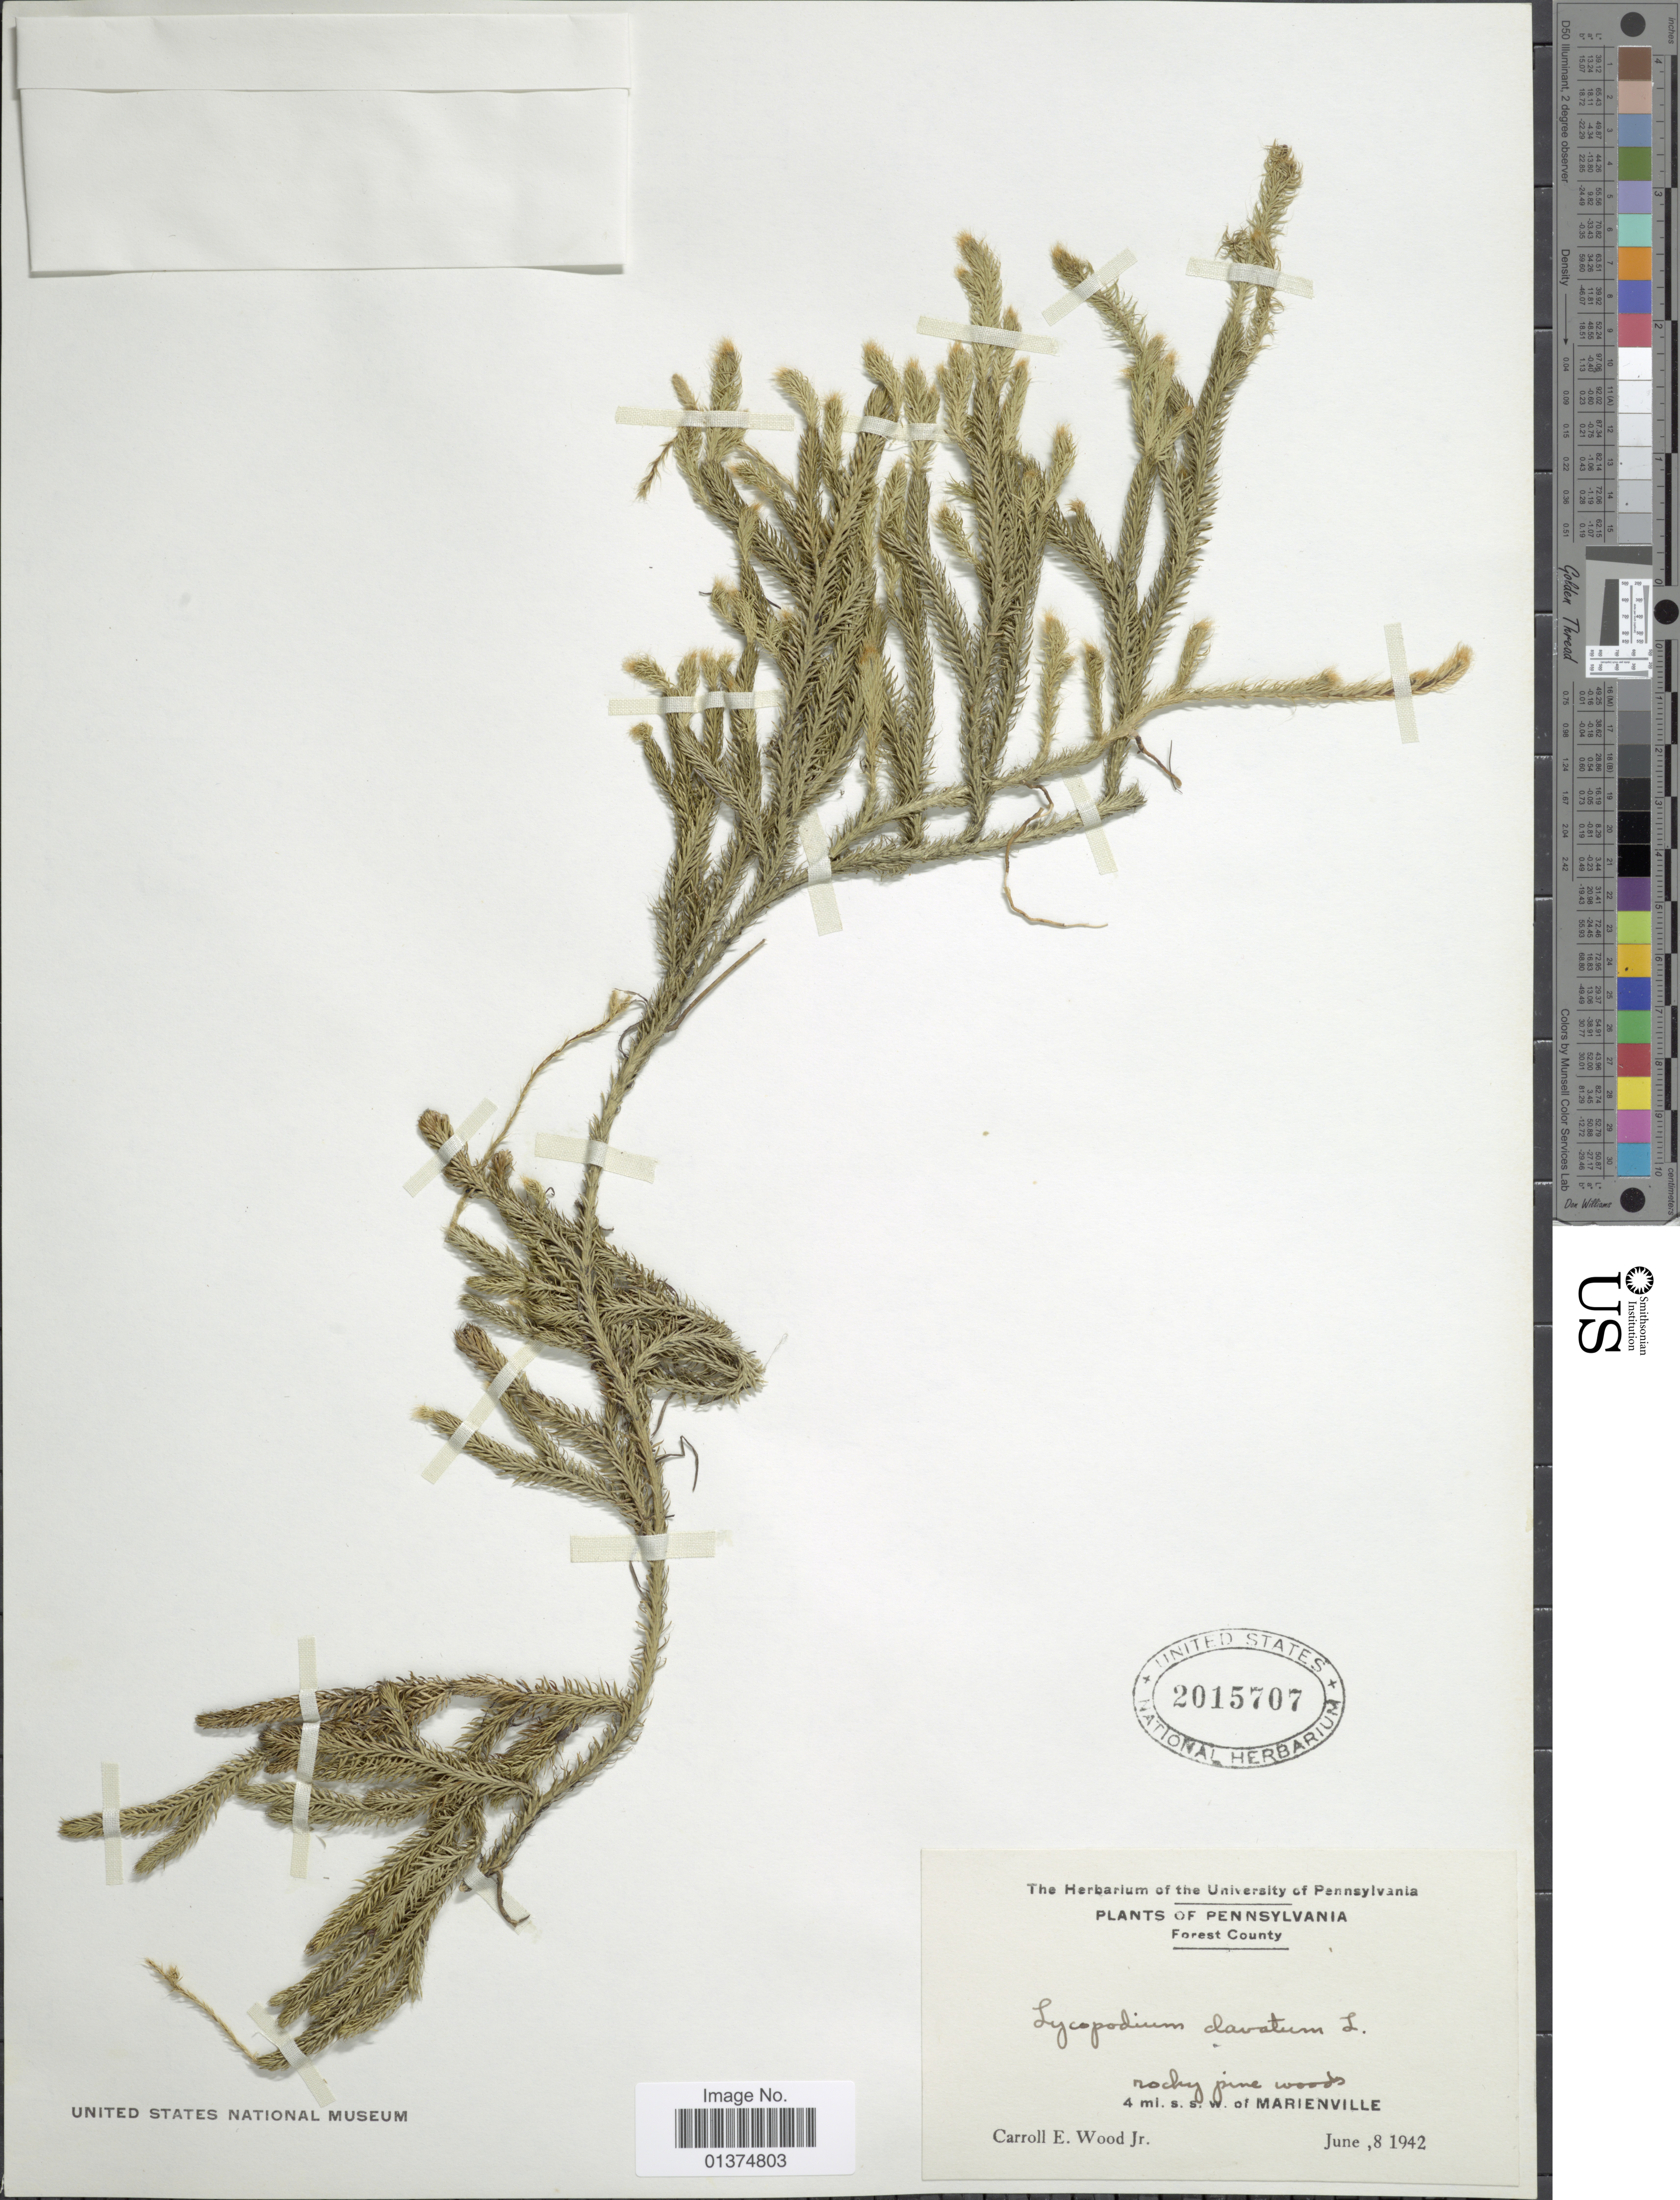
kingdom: Plantae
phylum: Tracheophyta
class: Lycopodiopsida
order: Lycopodiales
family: Lycopodiaceae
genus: Lycopodium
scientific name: Lycopodium clavatum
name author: L.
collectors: C. E. Wood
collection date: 1942-06-08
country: United States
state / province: Pennsylvania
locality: Forest County, Rocky pine woods, 4 mi s.s.w. of Marienville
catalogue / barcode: US 2015707